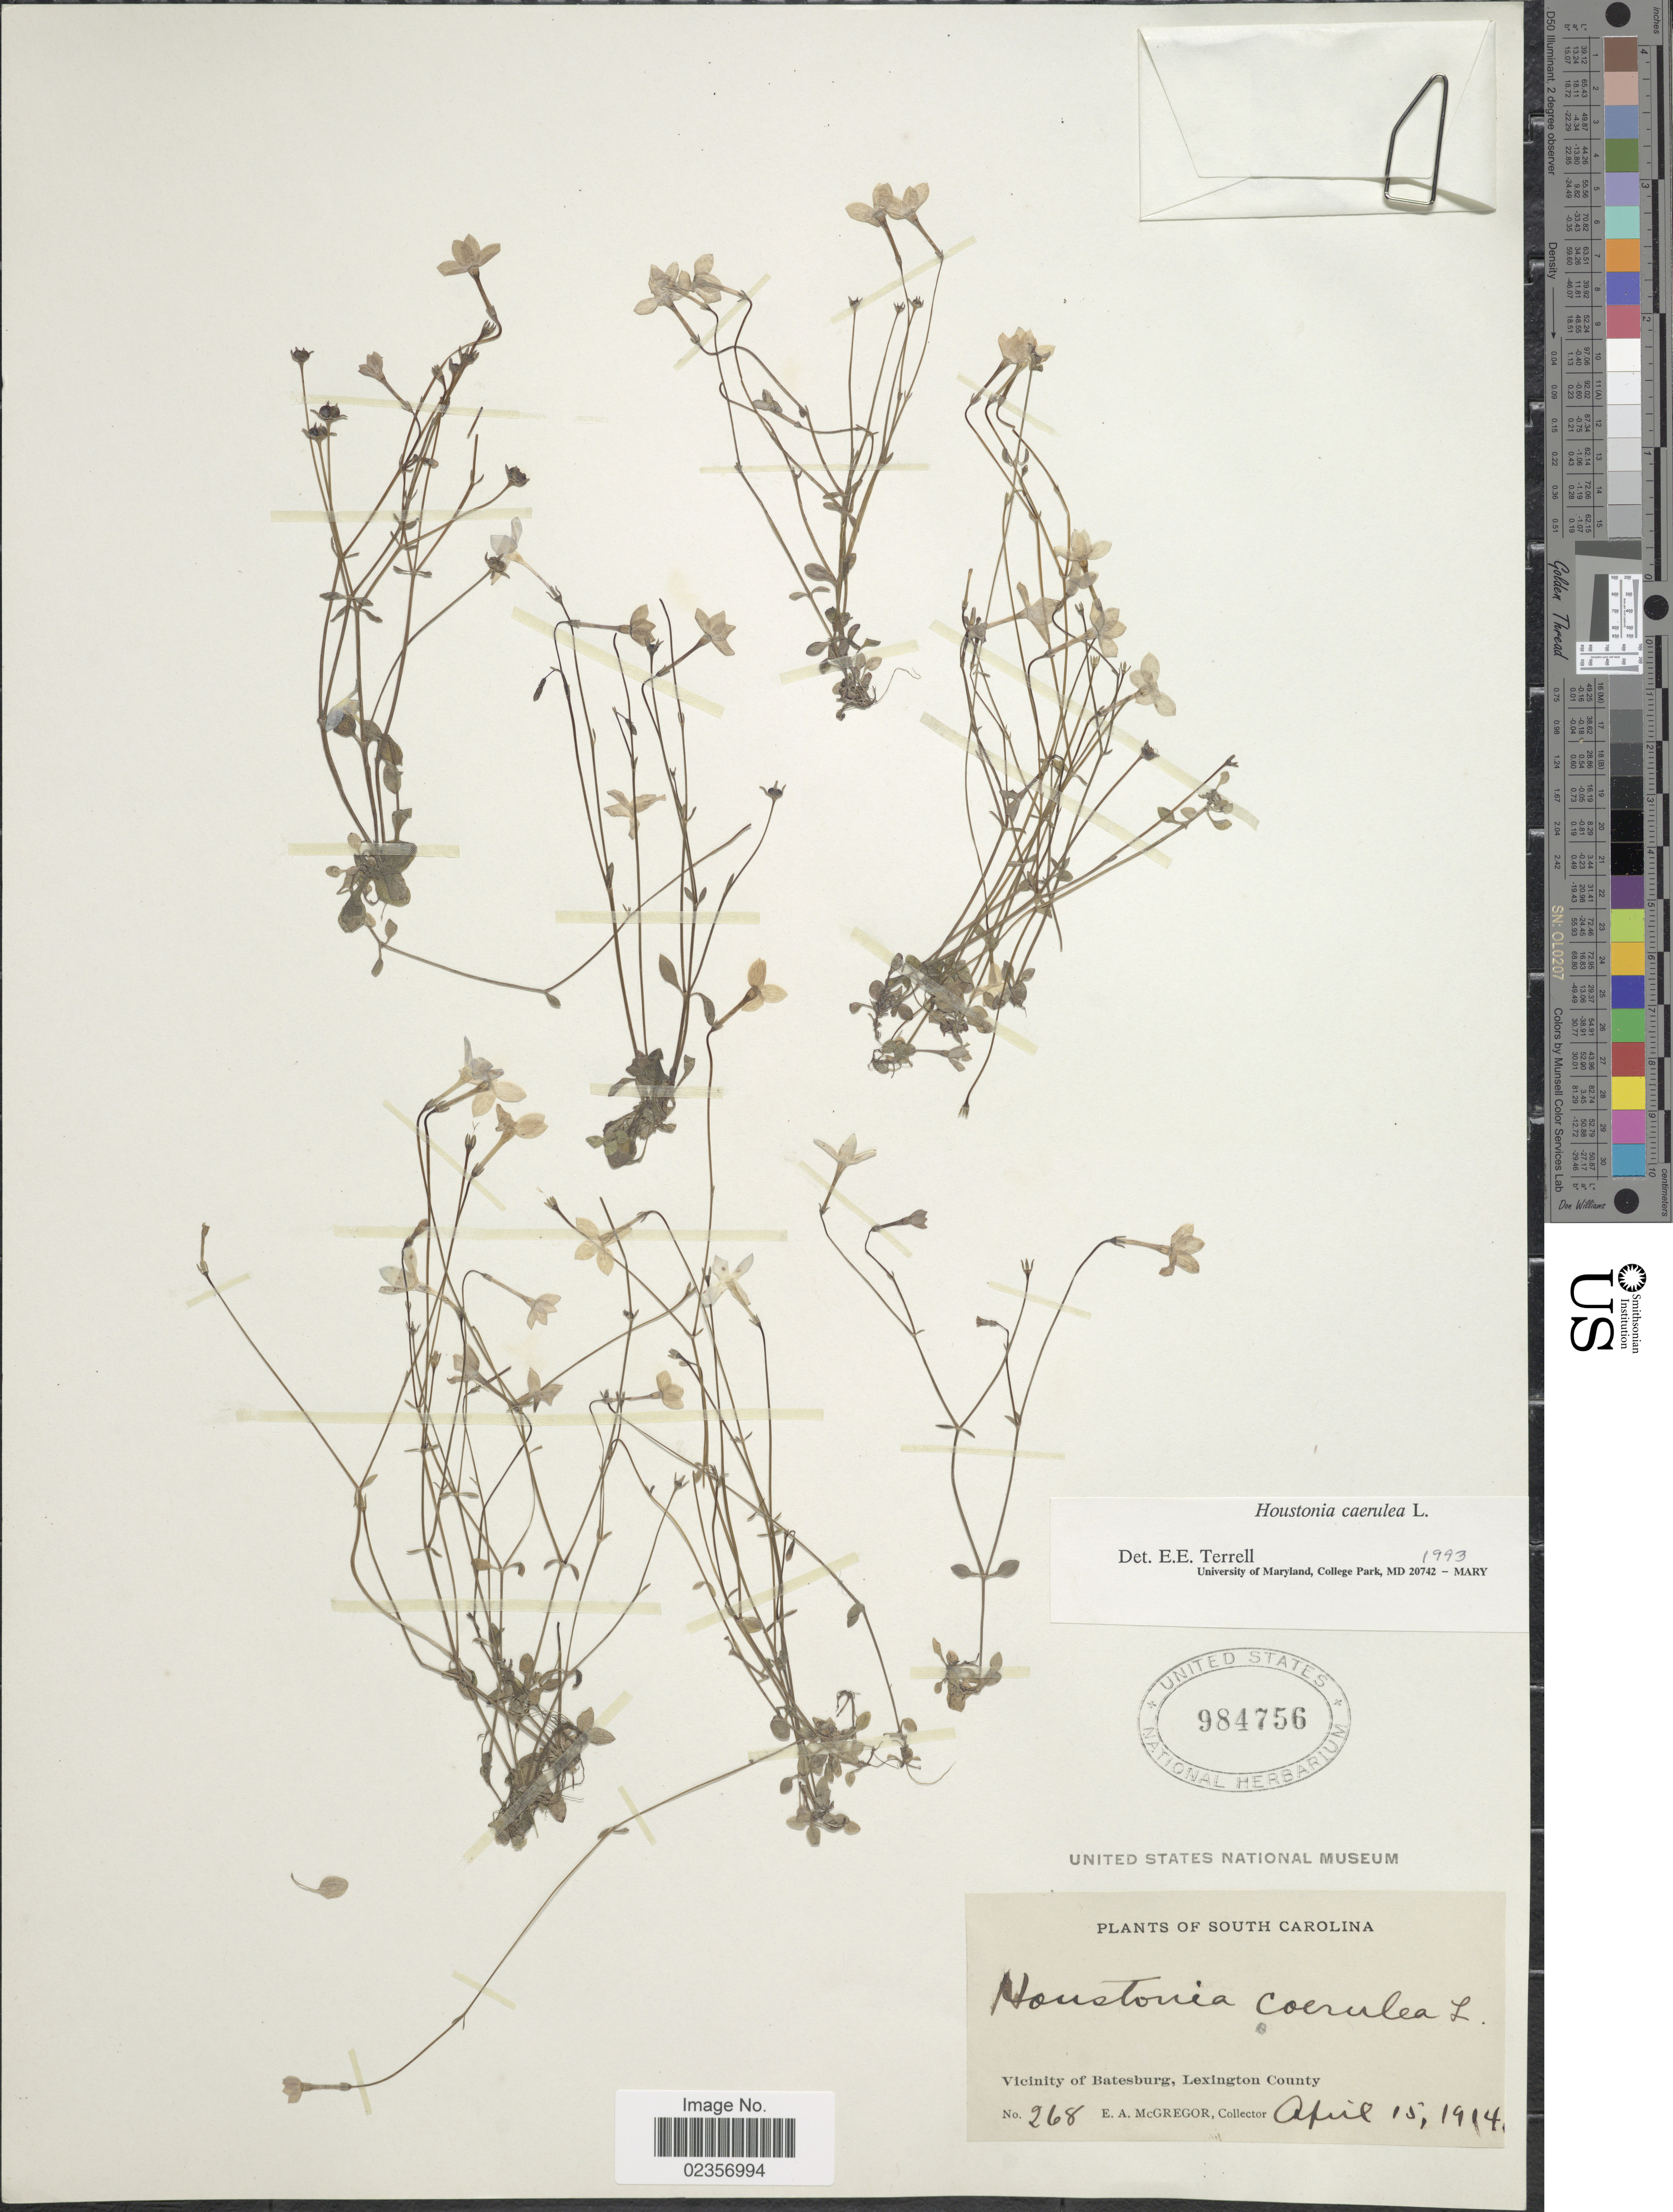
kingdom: Plantae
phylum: Tracheophyta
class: Magnoliopsida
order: Gentianales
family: Rubiaceae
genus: Houstonia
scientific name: Houstonia caerulea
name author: L.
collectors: E. A. McGregor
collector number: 268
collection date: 1914-04-15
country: United States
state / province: South Carolina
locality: Vicinity of Batesburg, Lexington County.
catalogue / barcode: US 984756